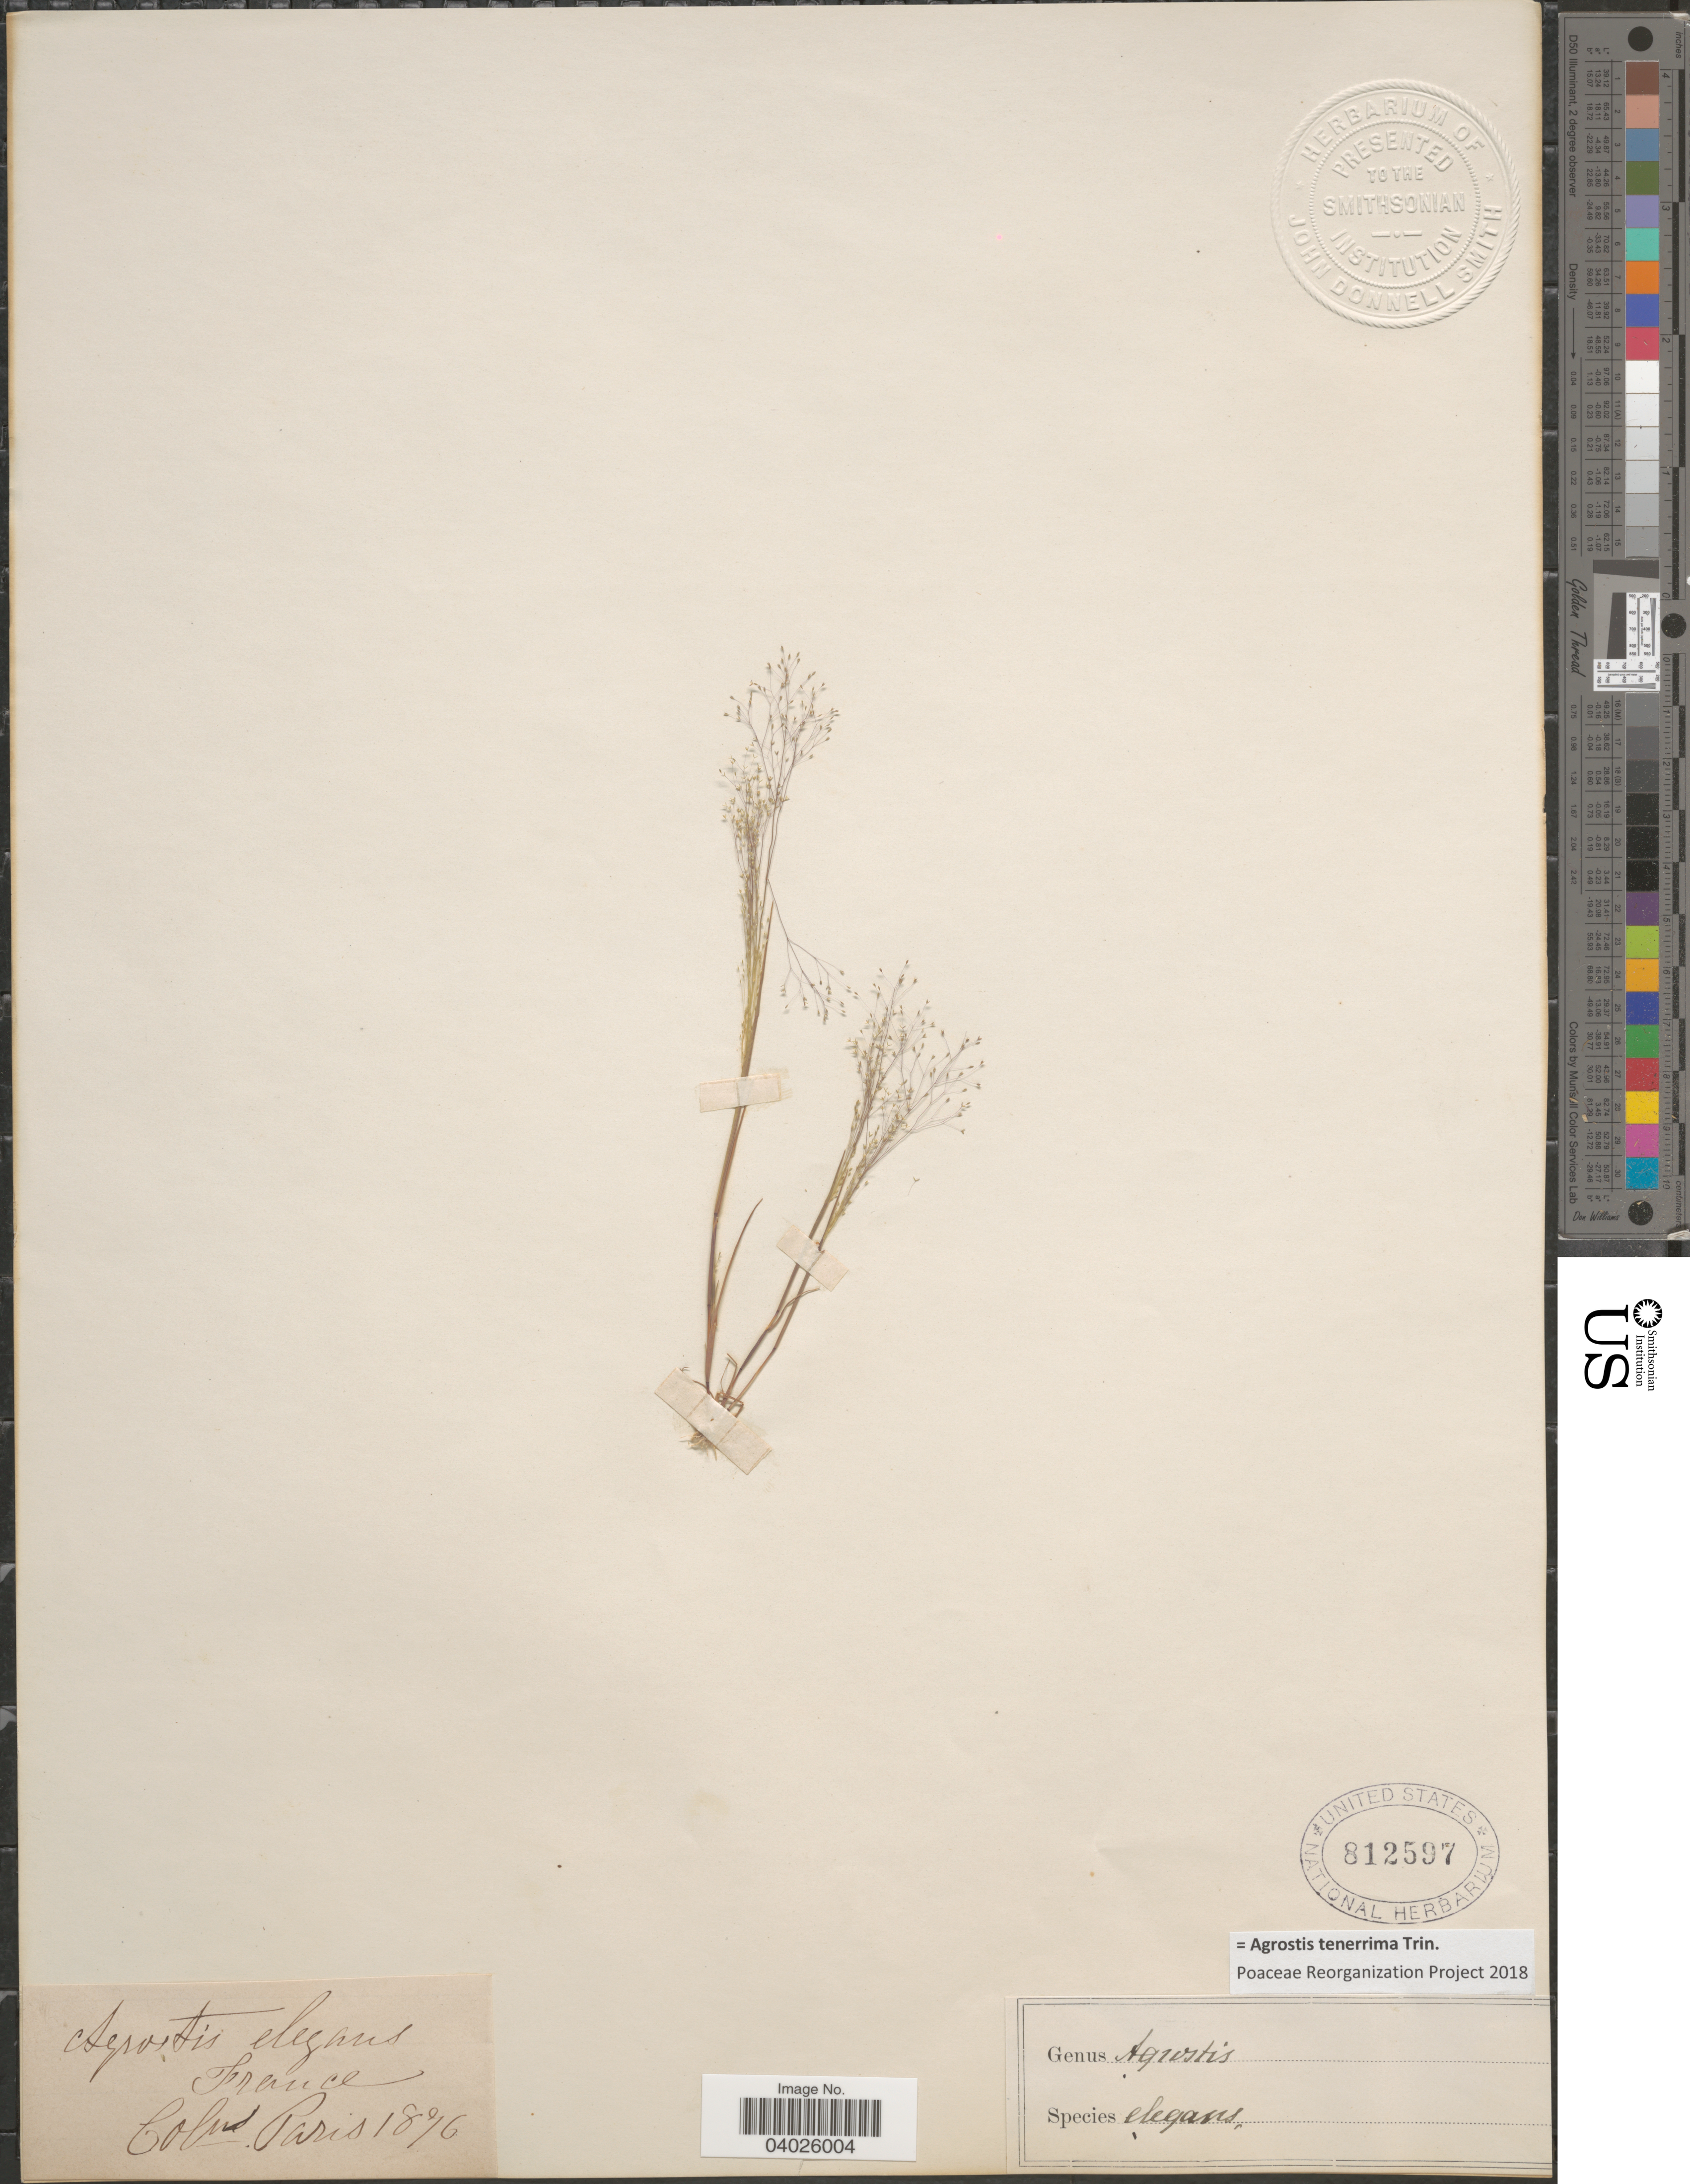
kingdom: Plantae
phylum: Tracheophyta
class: Liliopsida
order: Poales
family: Poaceae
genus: Agrostis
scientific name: Agrostis tenerrima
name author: Trin.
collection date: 1876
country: France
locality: Colu Paris.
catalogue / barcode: US 812597